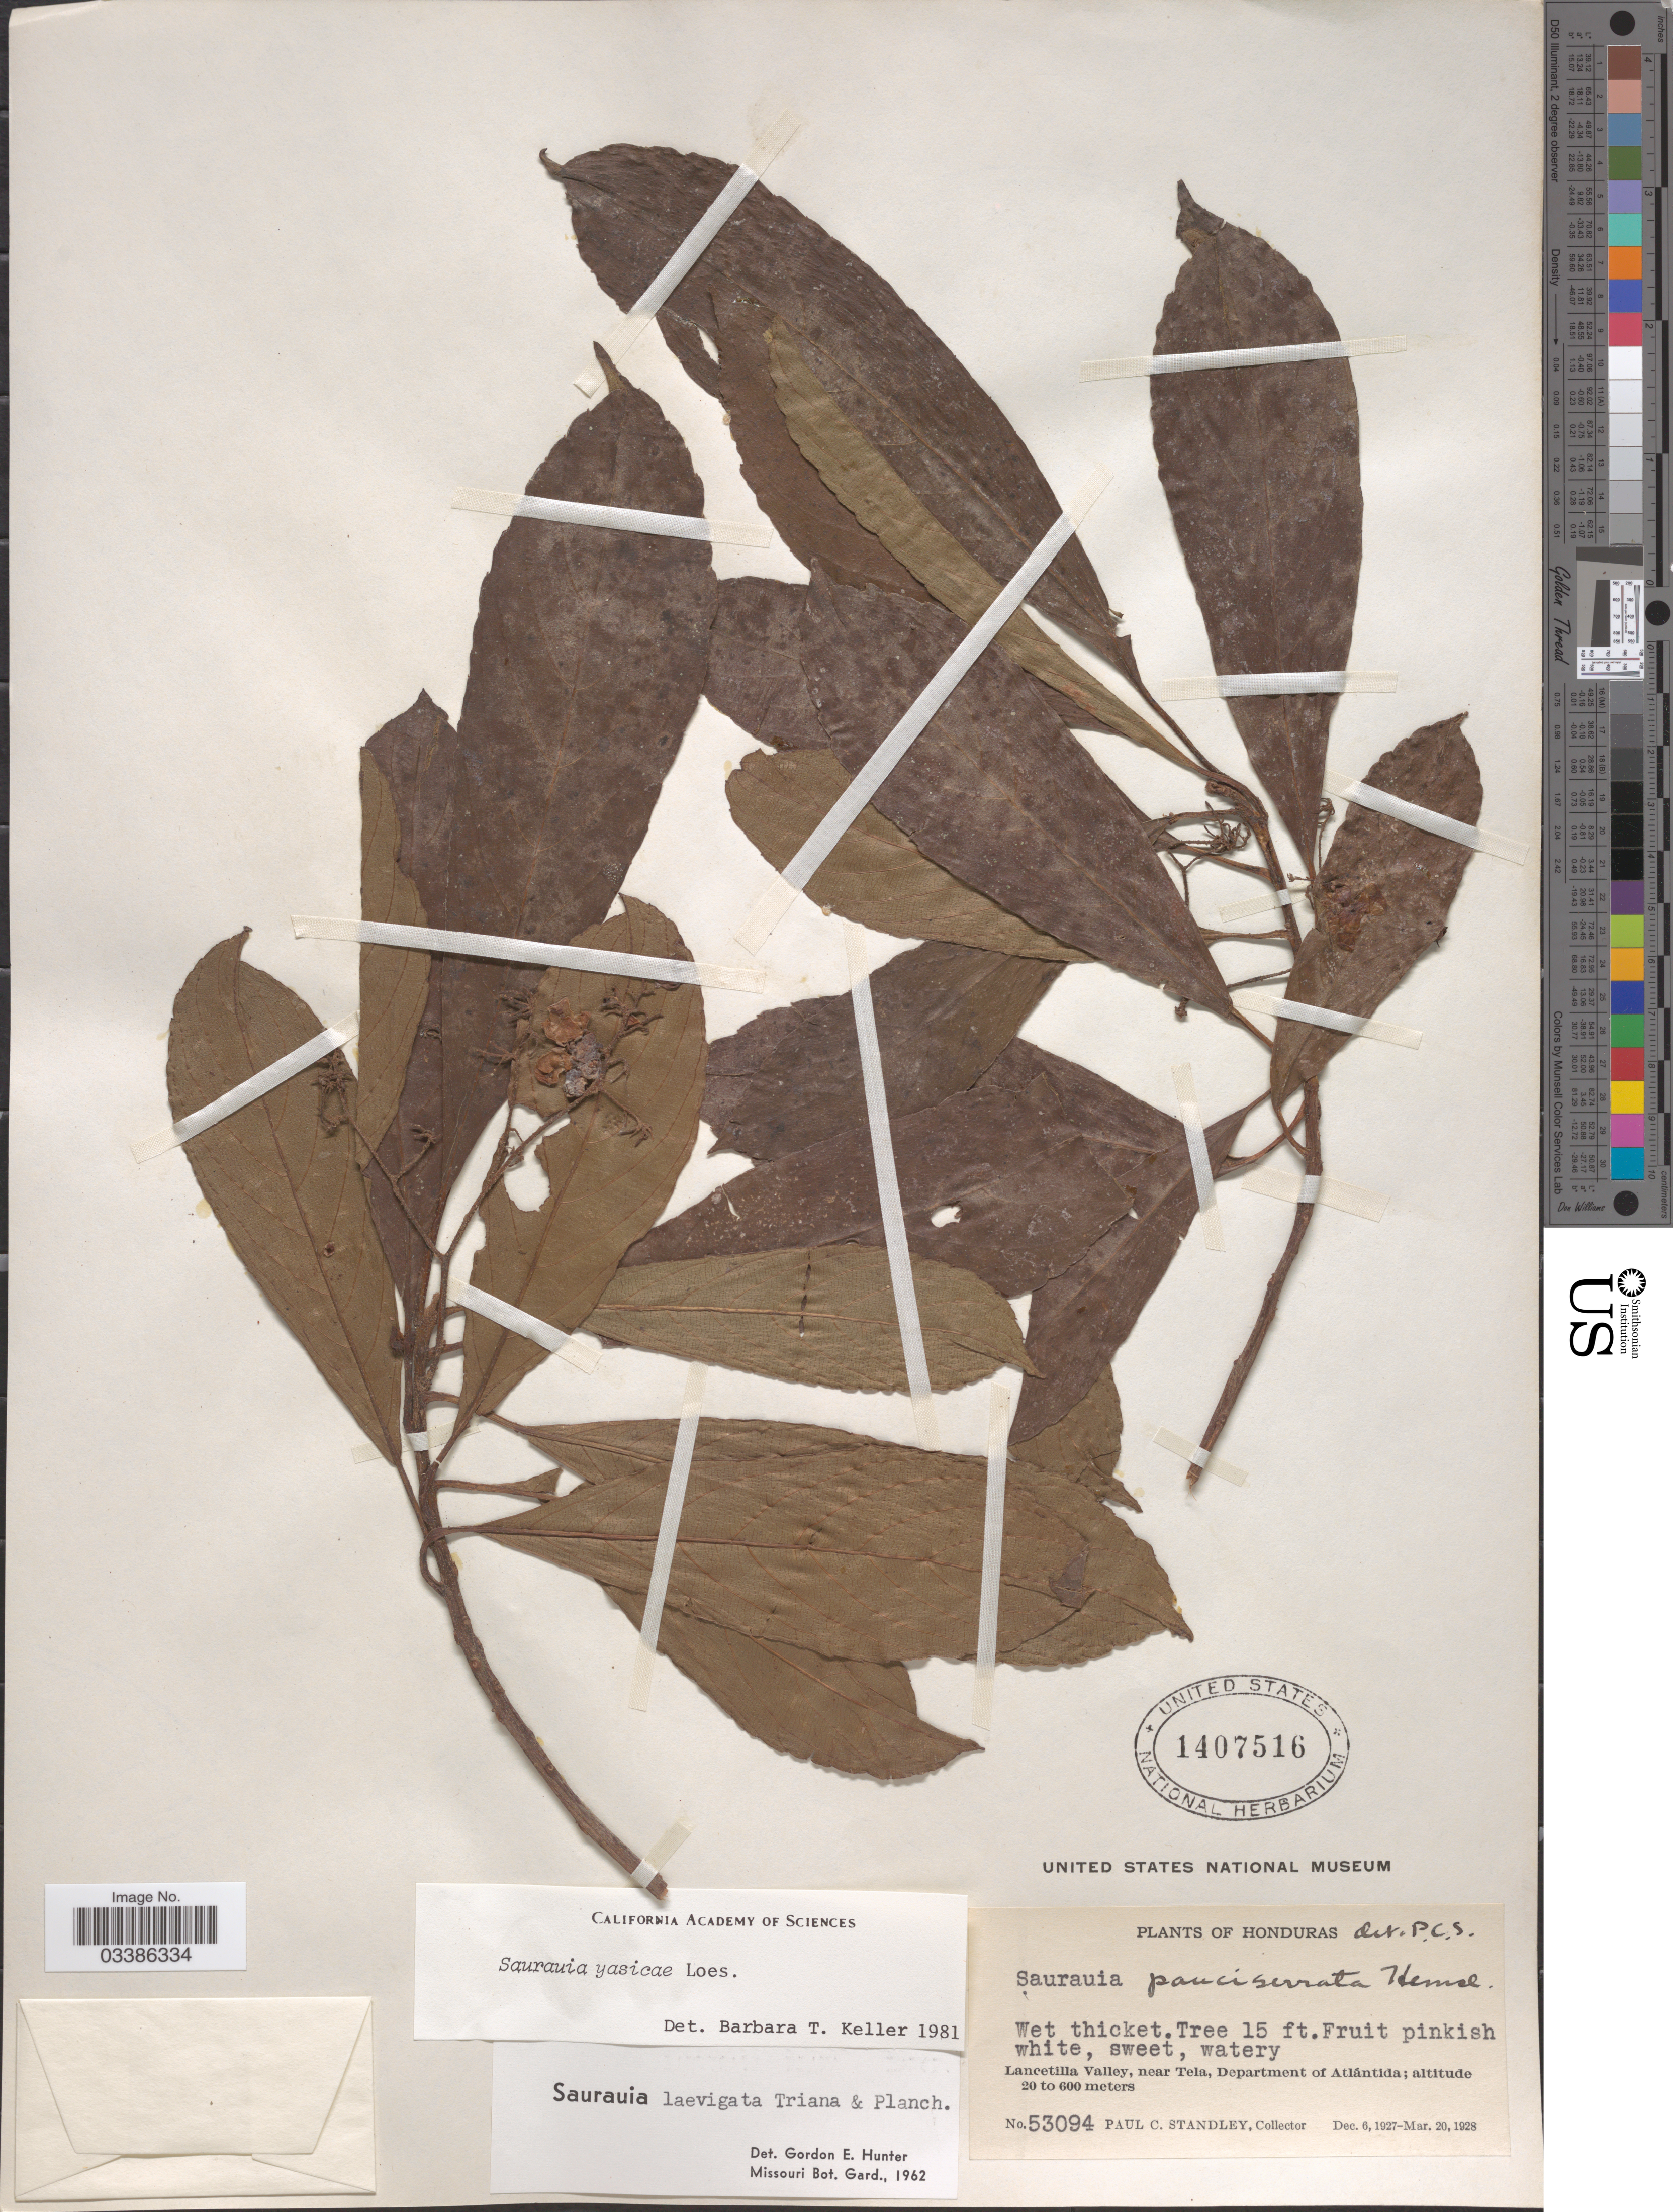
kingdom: Plantae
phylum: Tracheophyta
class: Magnoliopsida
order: Ericales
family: Actinidiaceae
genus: Saurauia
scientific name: Saurauia yasicae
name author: Loes.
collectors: P. C. Standley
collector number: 53094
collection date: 1927-12-06/1928-03-20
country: Honduras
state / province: Atlántida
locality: Lancetilla Valley, near Tela, Department of Atlántida.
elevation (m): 20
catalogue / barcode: US 1407516